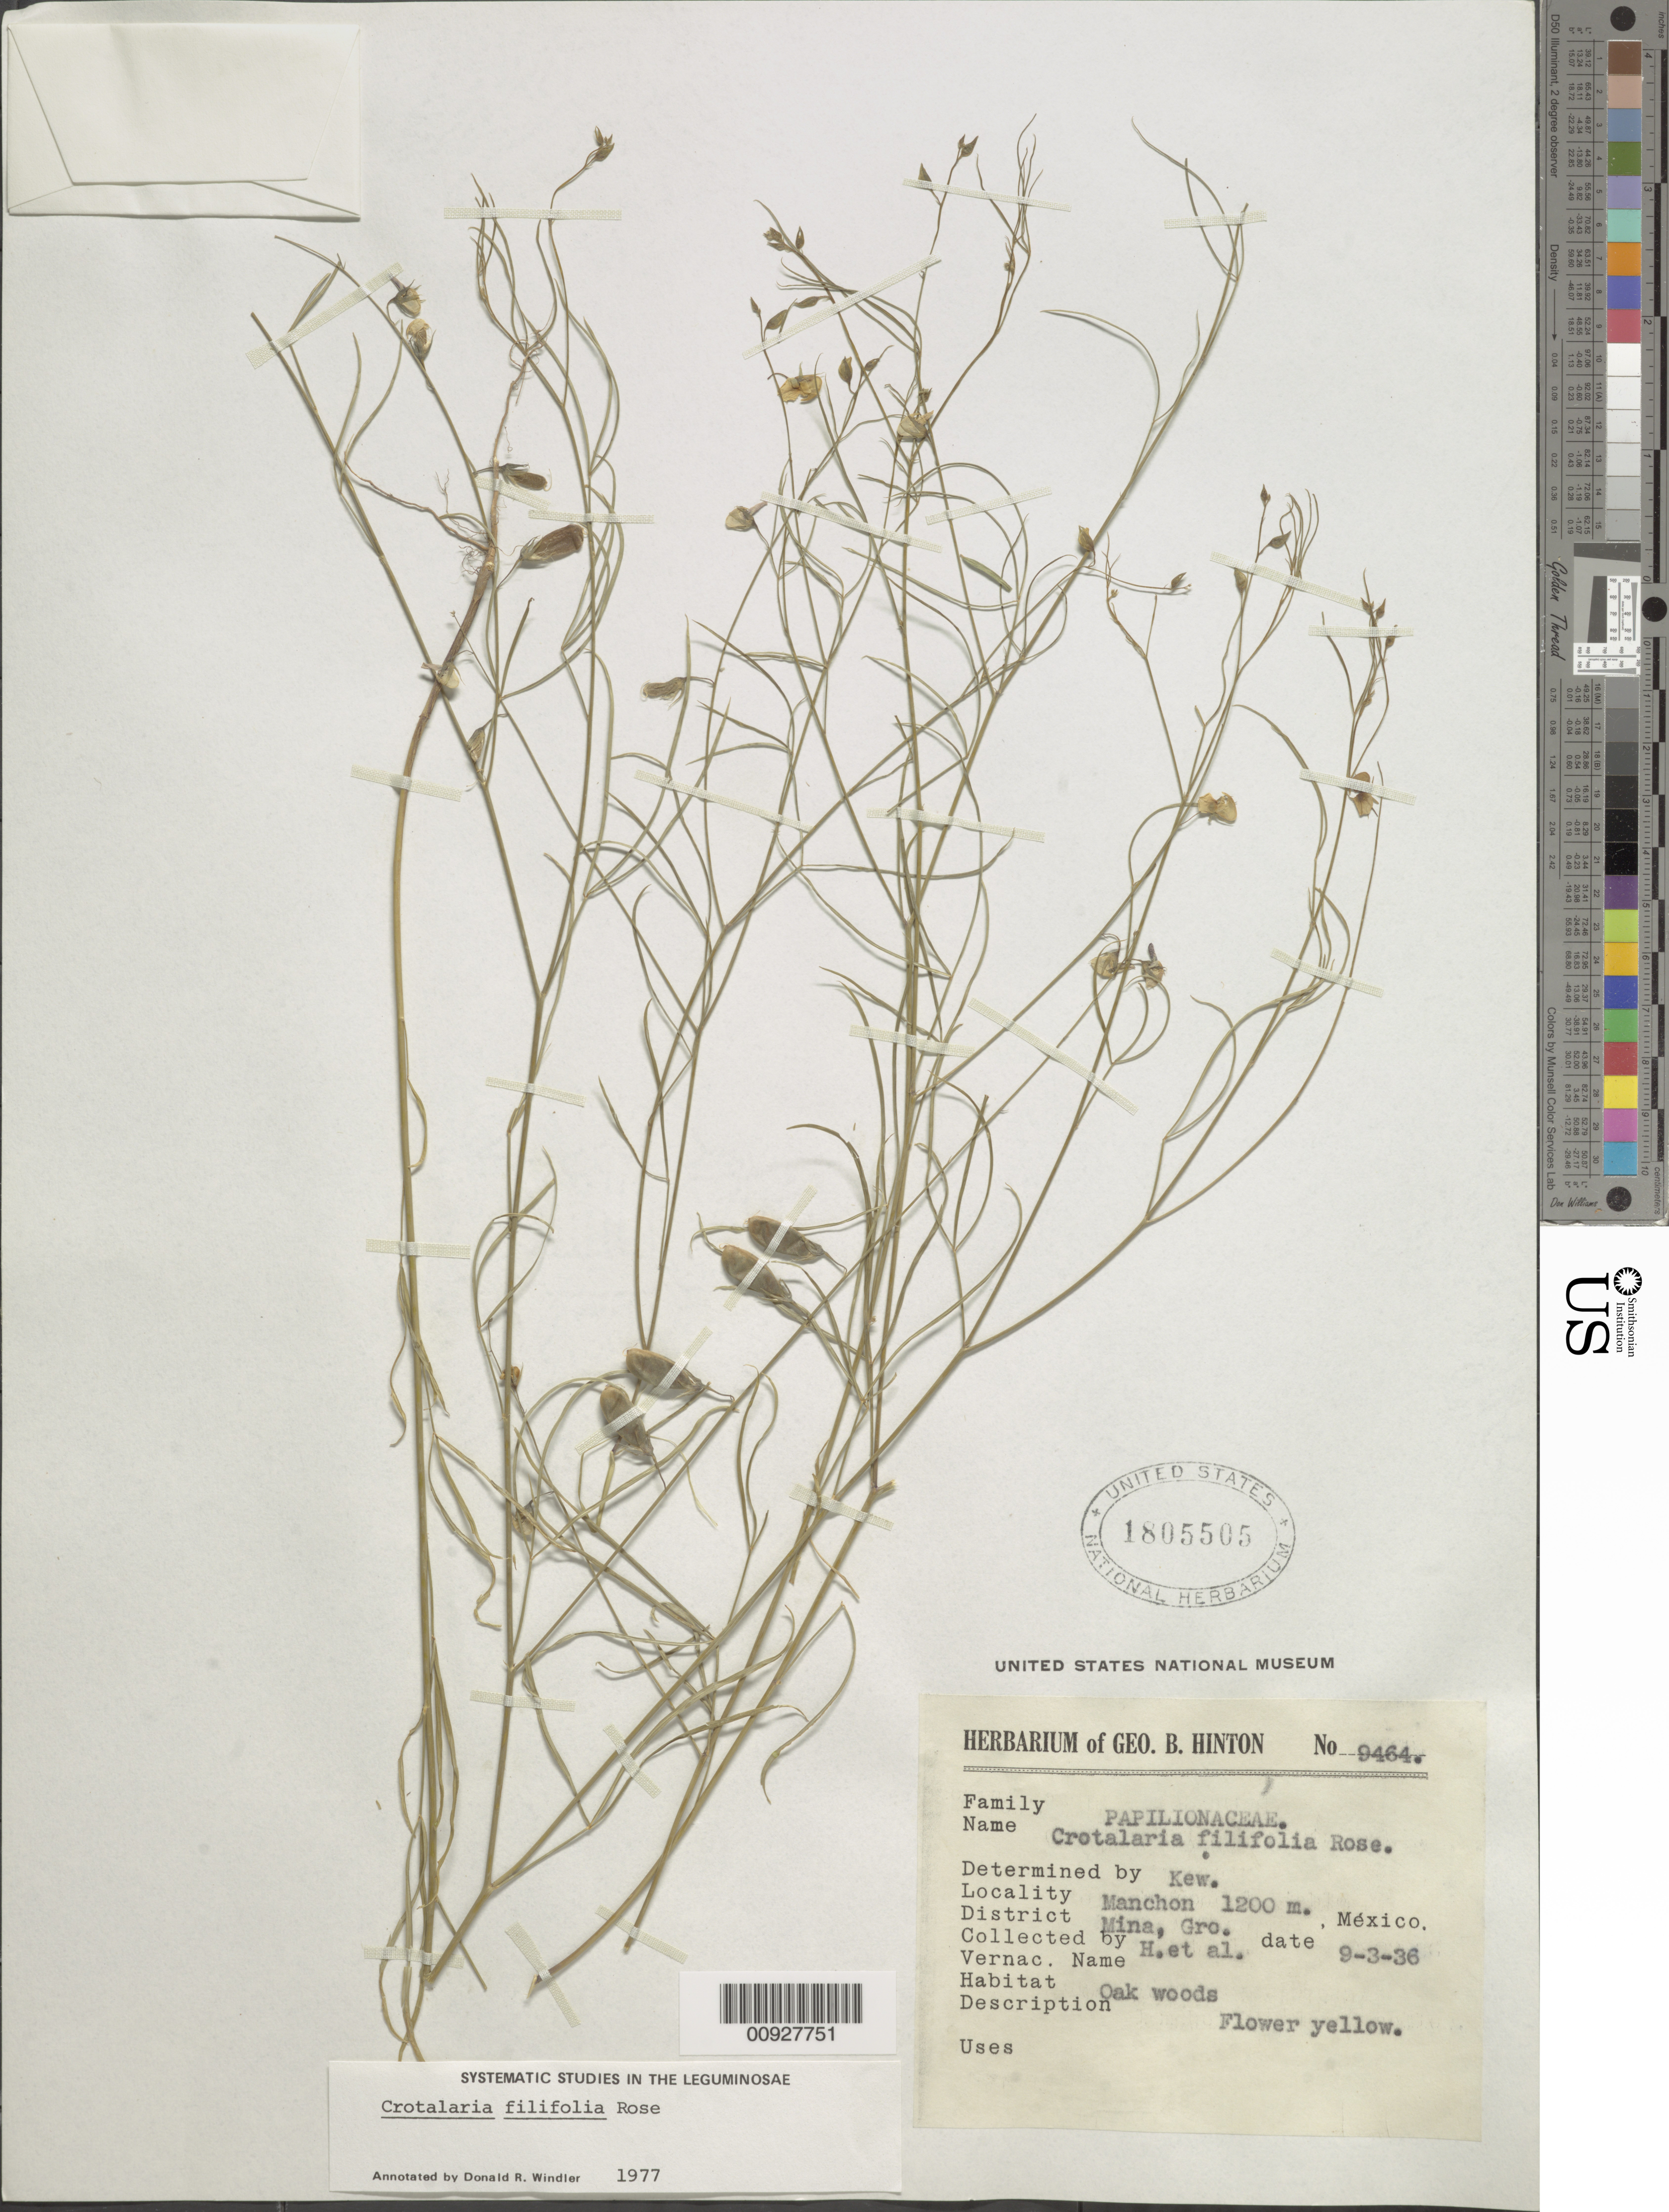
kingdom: Plantae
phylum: Tracheophyta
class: Magnoliopsida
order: Fabales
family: Fabaceae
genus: Crotalaria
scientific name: Crotalaria filifolia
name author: Rose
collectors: G. B. Hinton & et al.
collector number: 9464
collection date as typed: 03 Sep 1936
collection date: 1936-09-03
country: Mexico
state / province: Guerrero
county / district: Mina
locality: Manchon, District Mina, Gro.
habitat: Oak woods.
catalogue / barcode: US 1805505